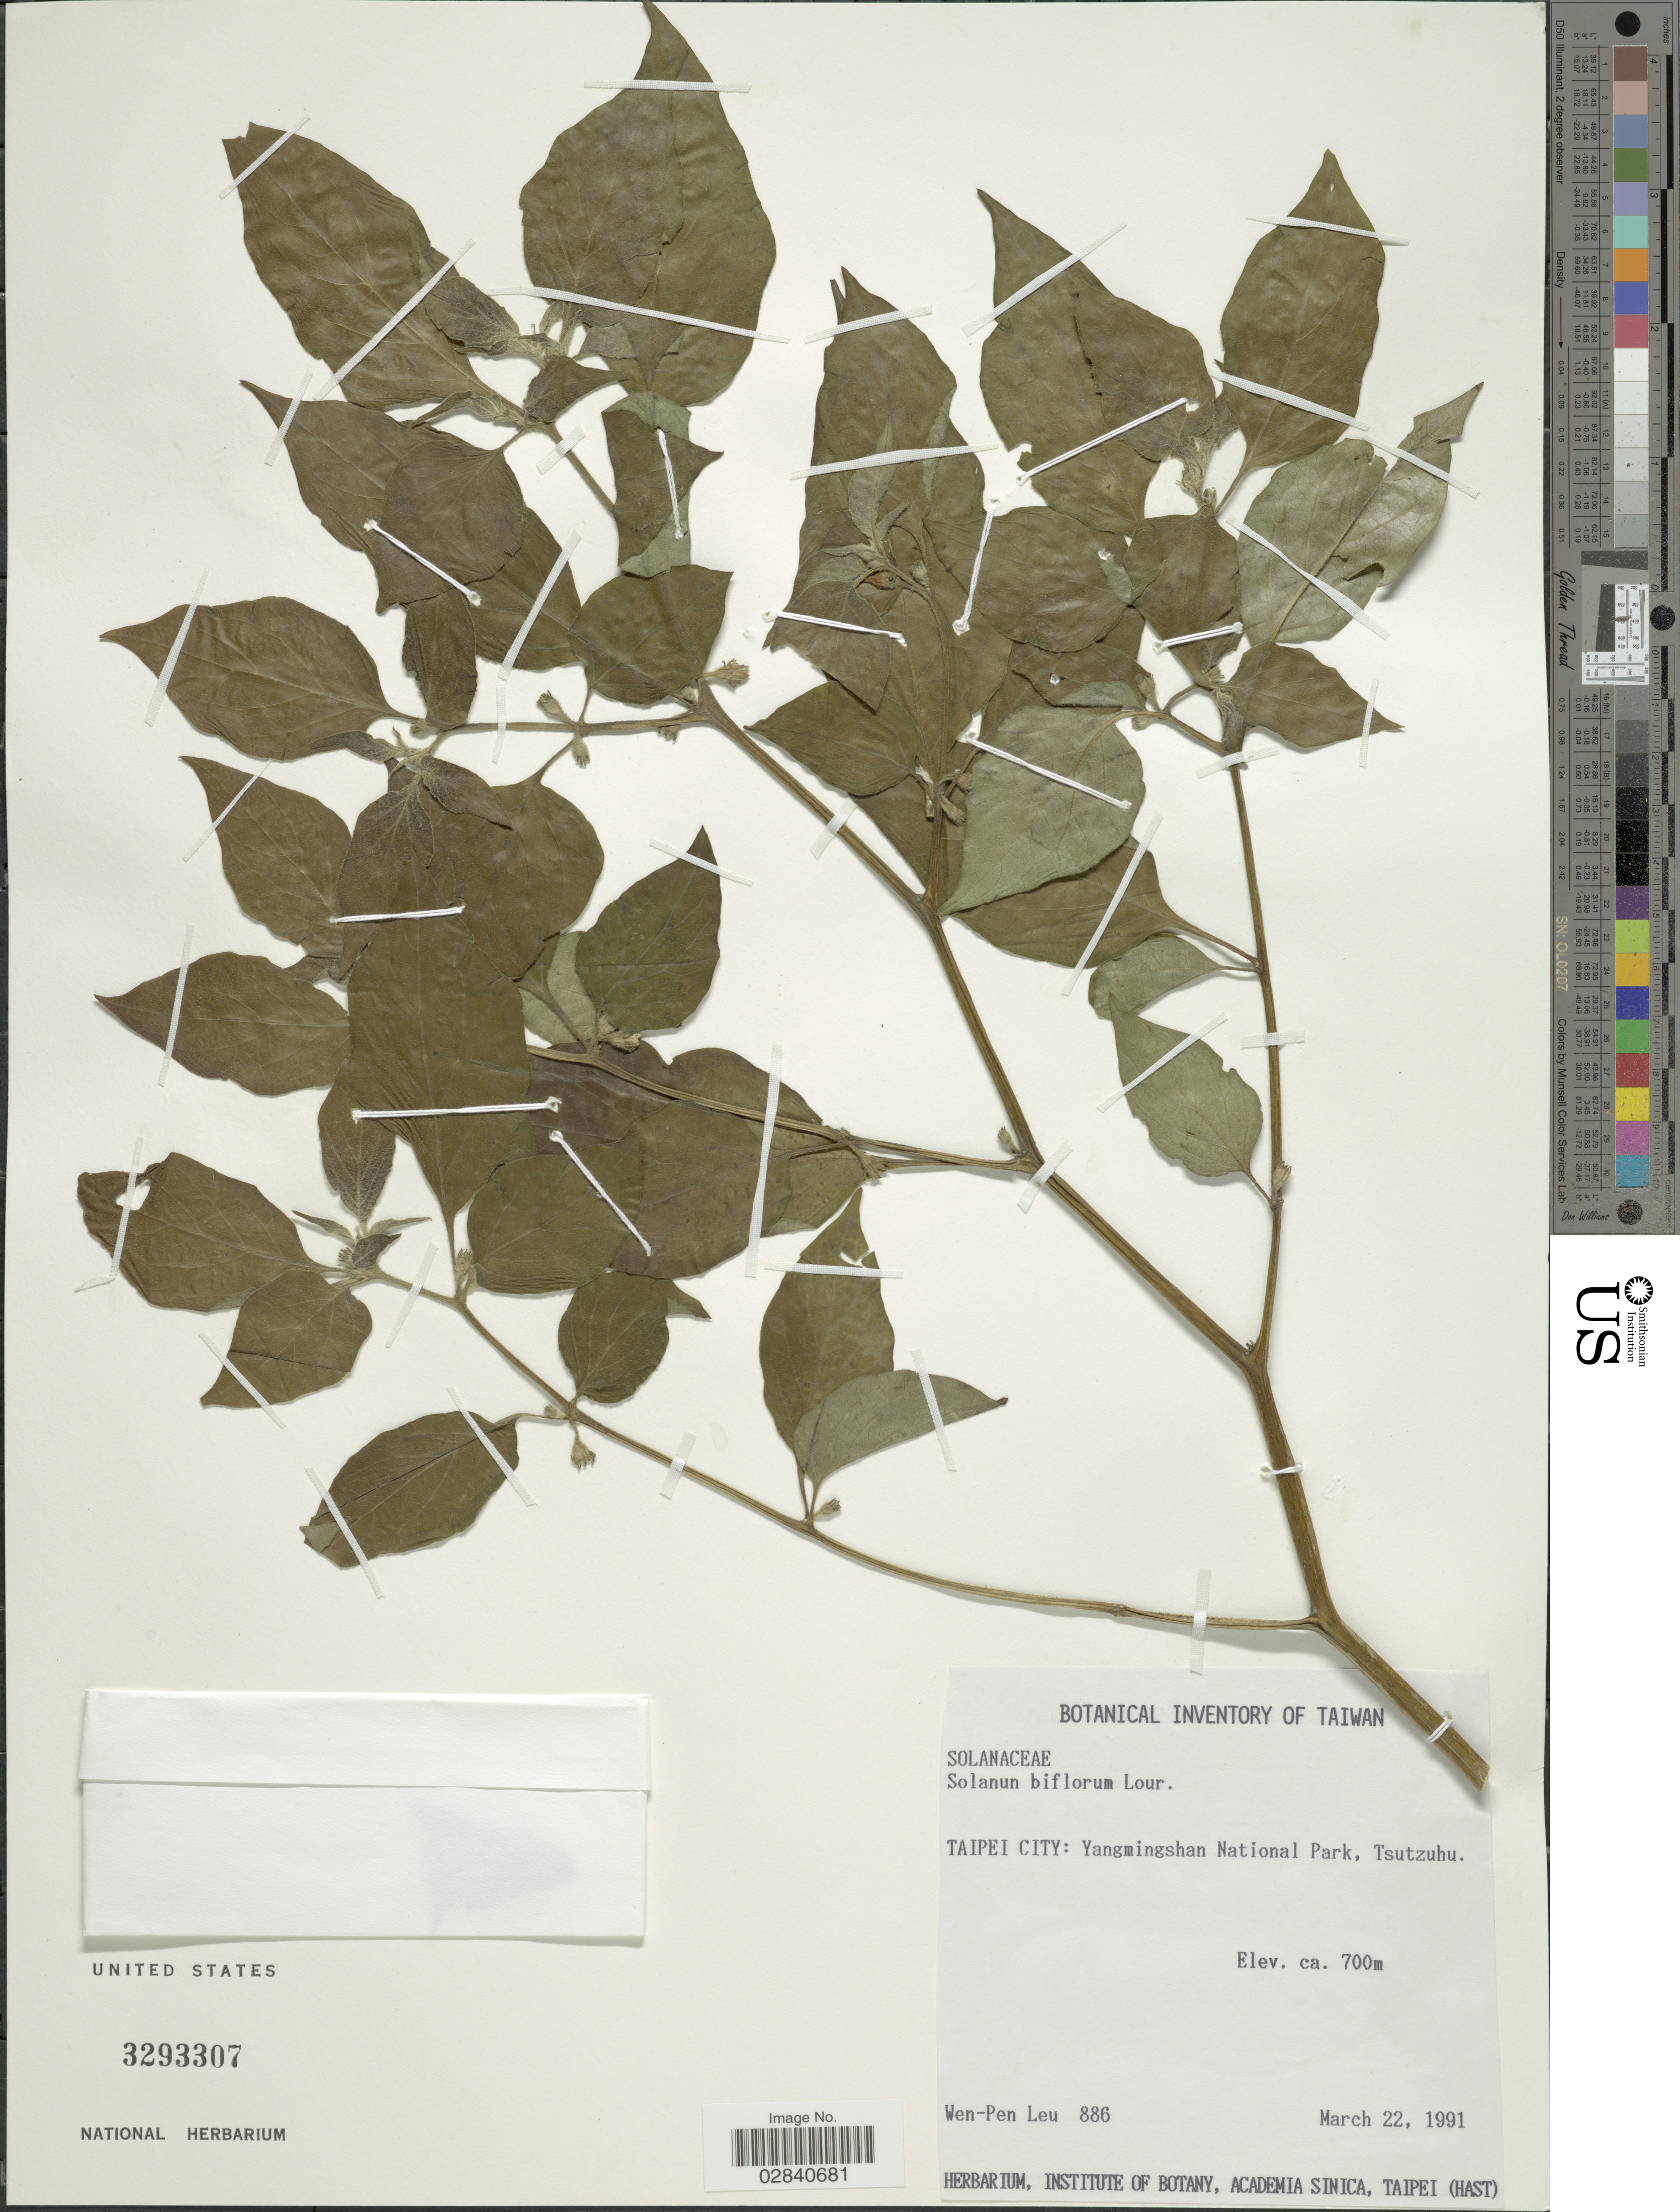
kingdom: Plantae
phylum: Tracheophyta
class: Magnoliopsida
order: Solanales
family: Solanaceae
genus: Lycianthes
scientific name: Lycianthes biflora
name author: (Lour.) Bitter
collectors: W. Leu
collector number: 886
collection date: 1991-03-22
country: Taiwan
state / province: Taipei City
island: Taiwan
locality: Yangmingshan National Park, Tsutzuhu.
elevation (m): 700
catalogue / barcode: US 3293307